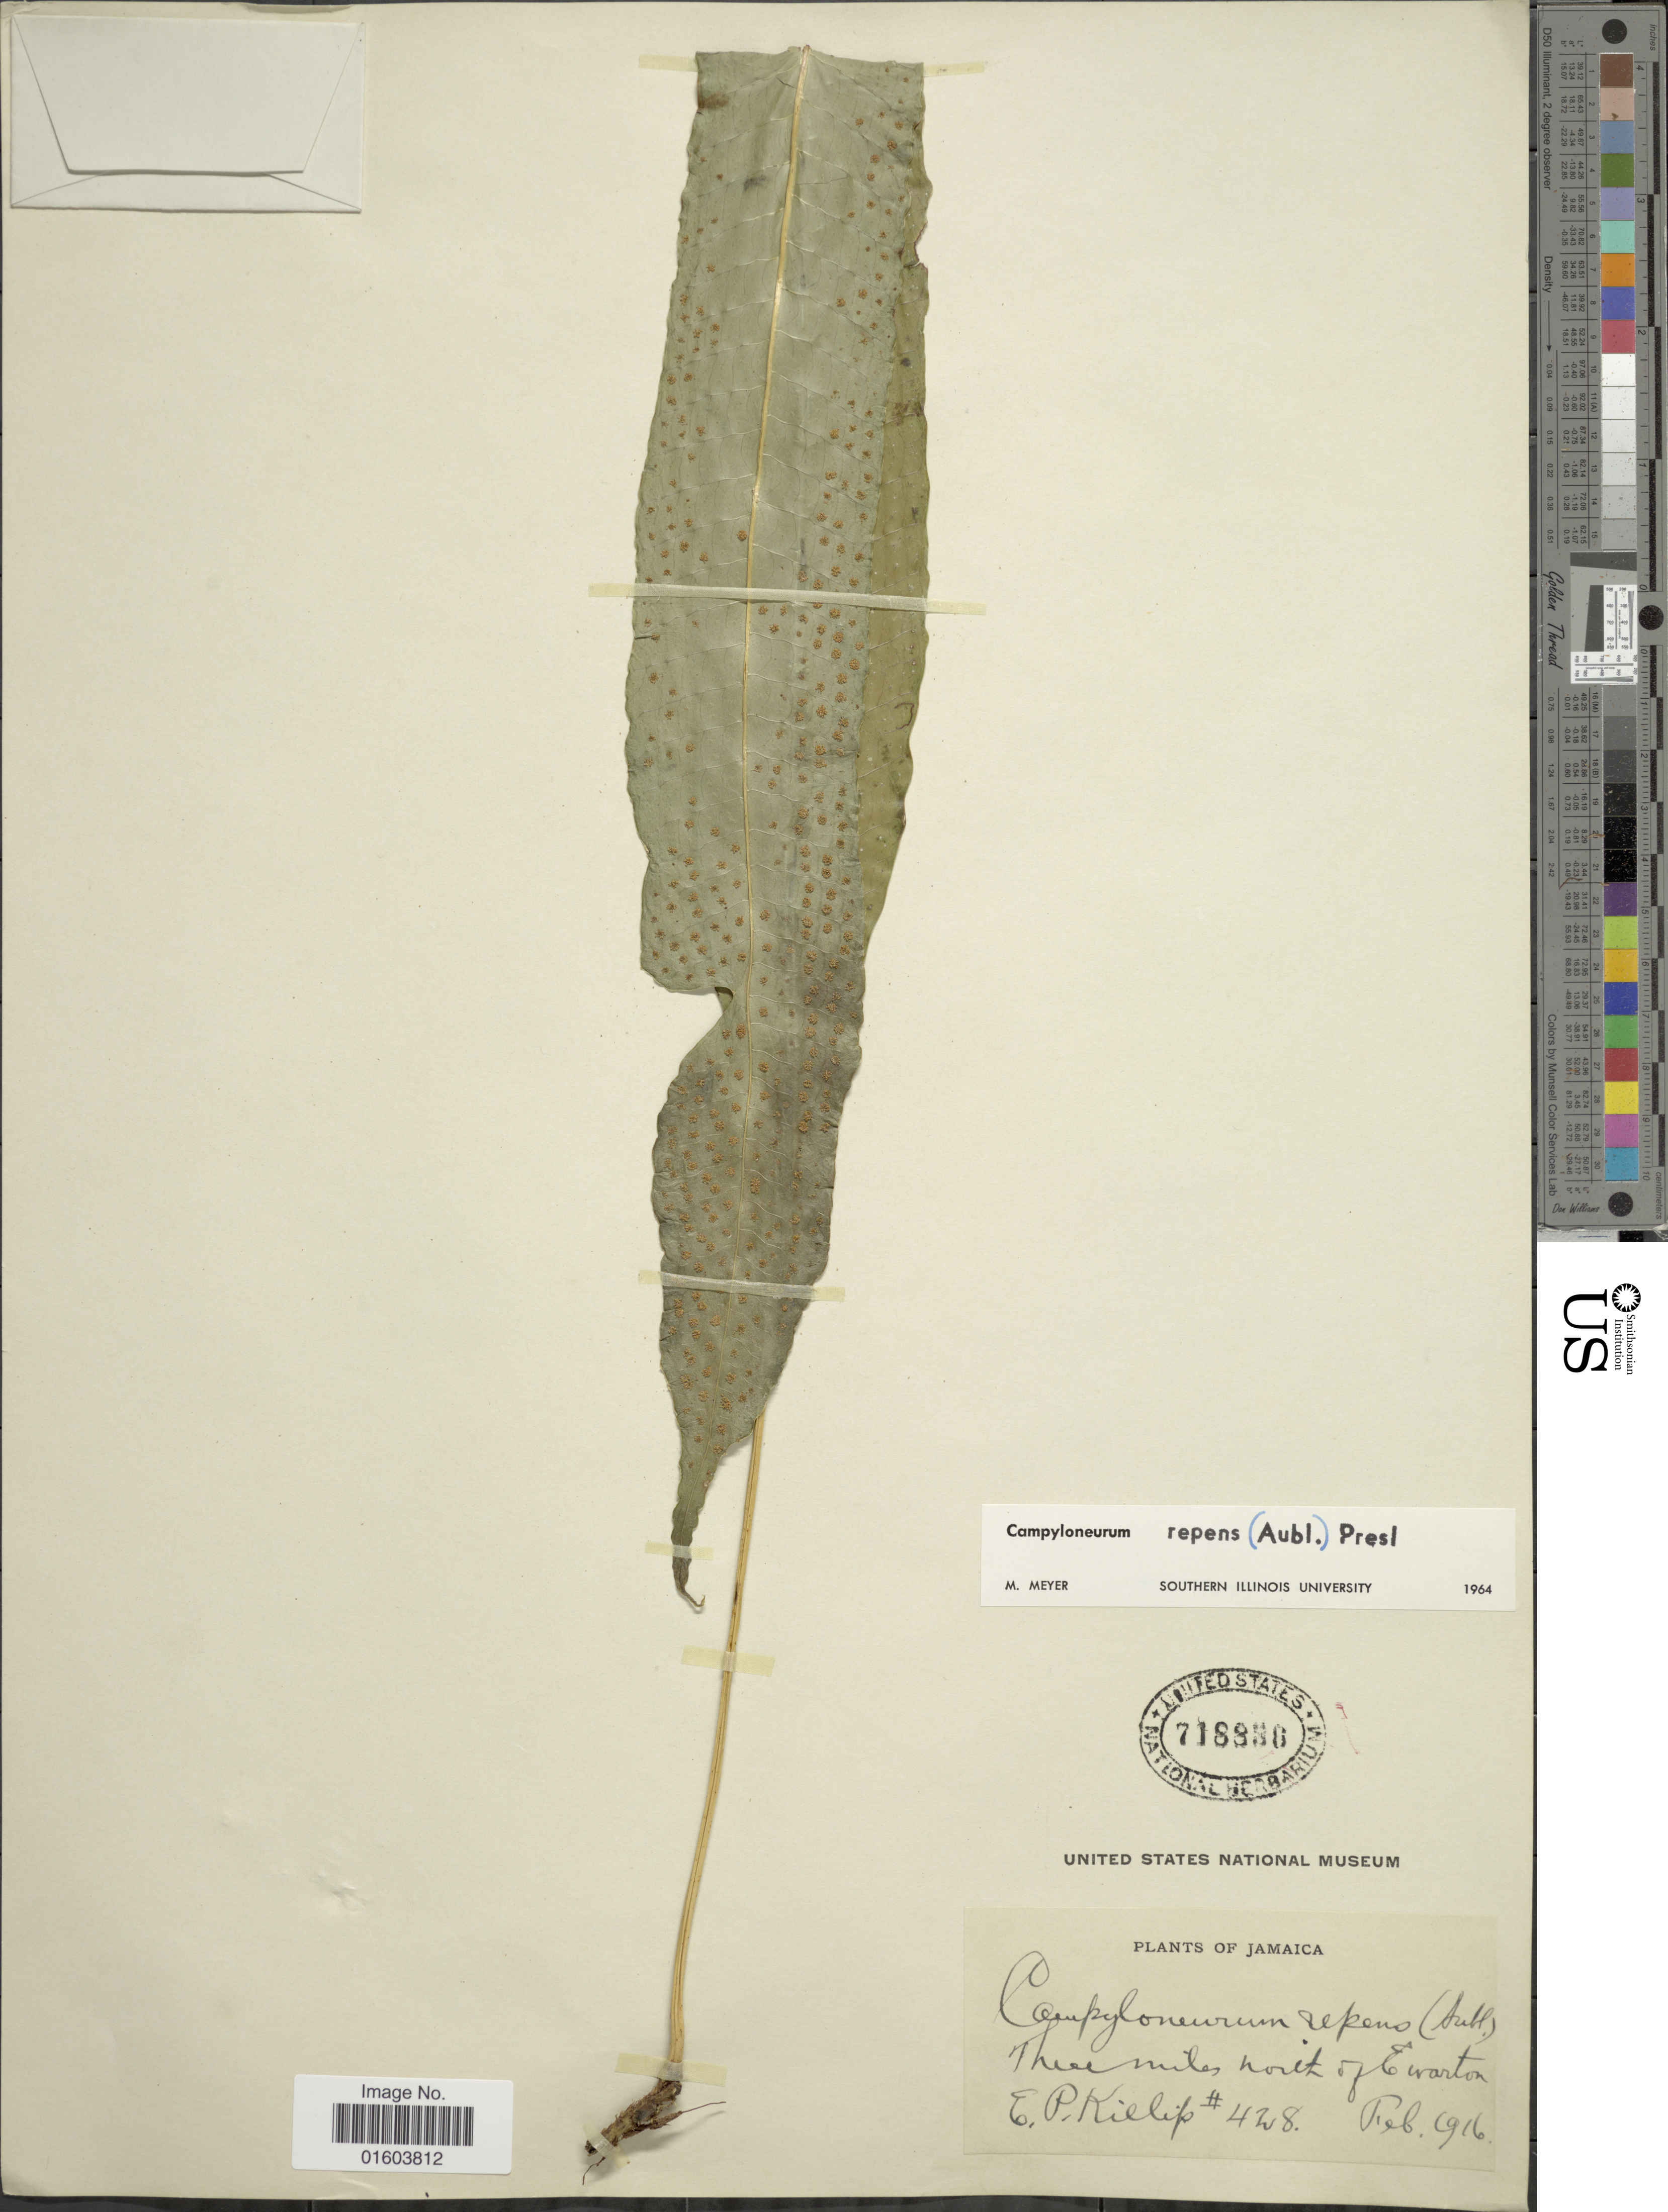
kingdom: Plantae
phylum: Tracheophyta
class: Polypodiopsida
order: Polypodiales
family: Polypodiaceae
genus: Campyloneurum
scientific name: Campyloneurum repens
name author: (Aubl.) C. Presl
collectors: E. P. Killip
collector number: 428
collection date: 1916-02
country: Jamaica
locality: Jamaica. Three miles north of E warton.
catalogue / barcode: US 718836